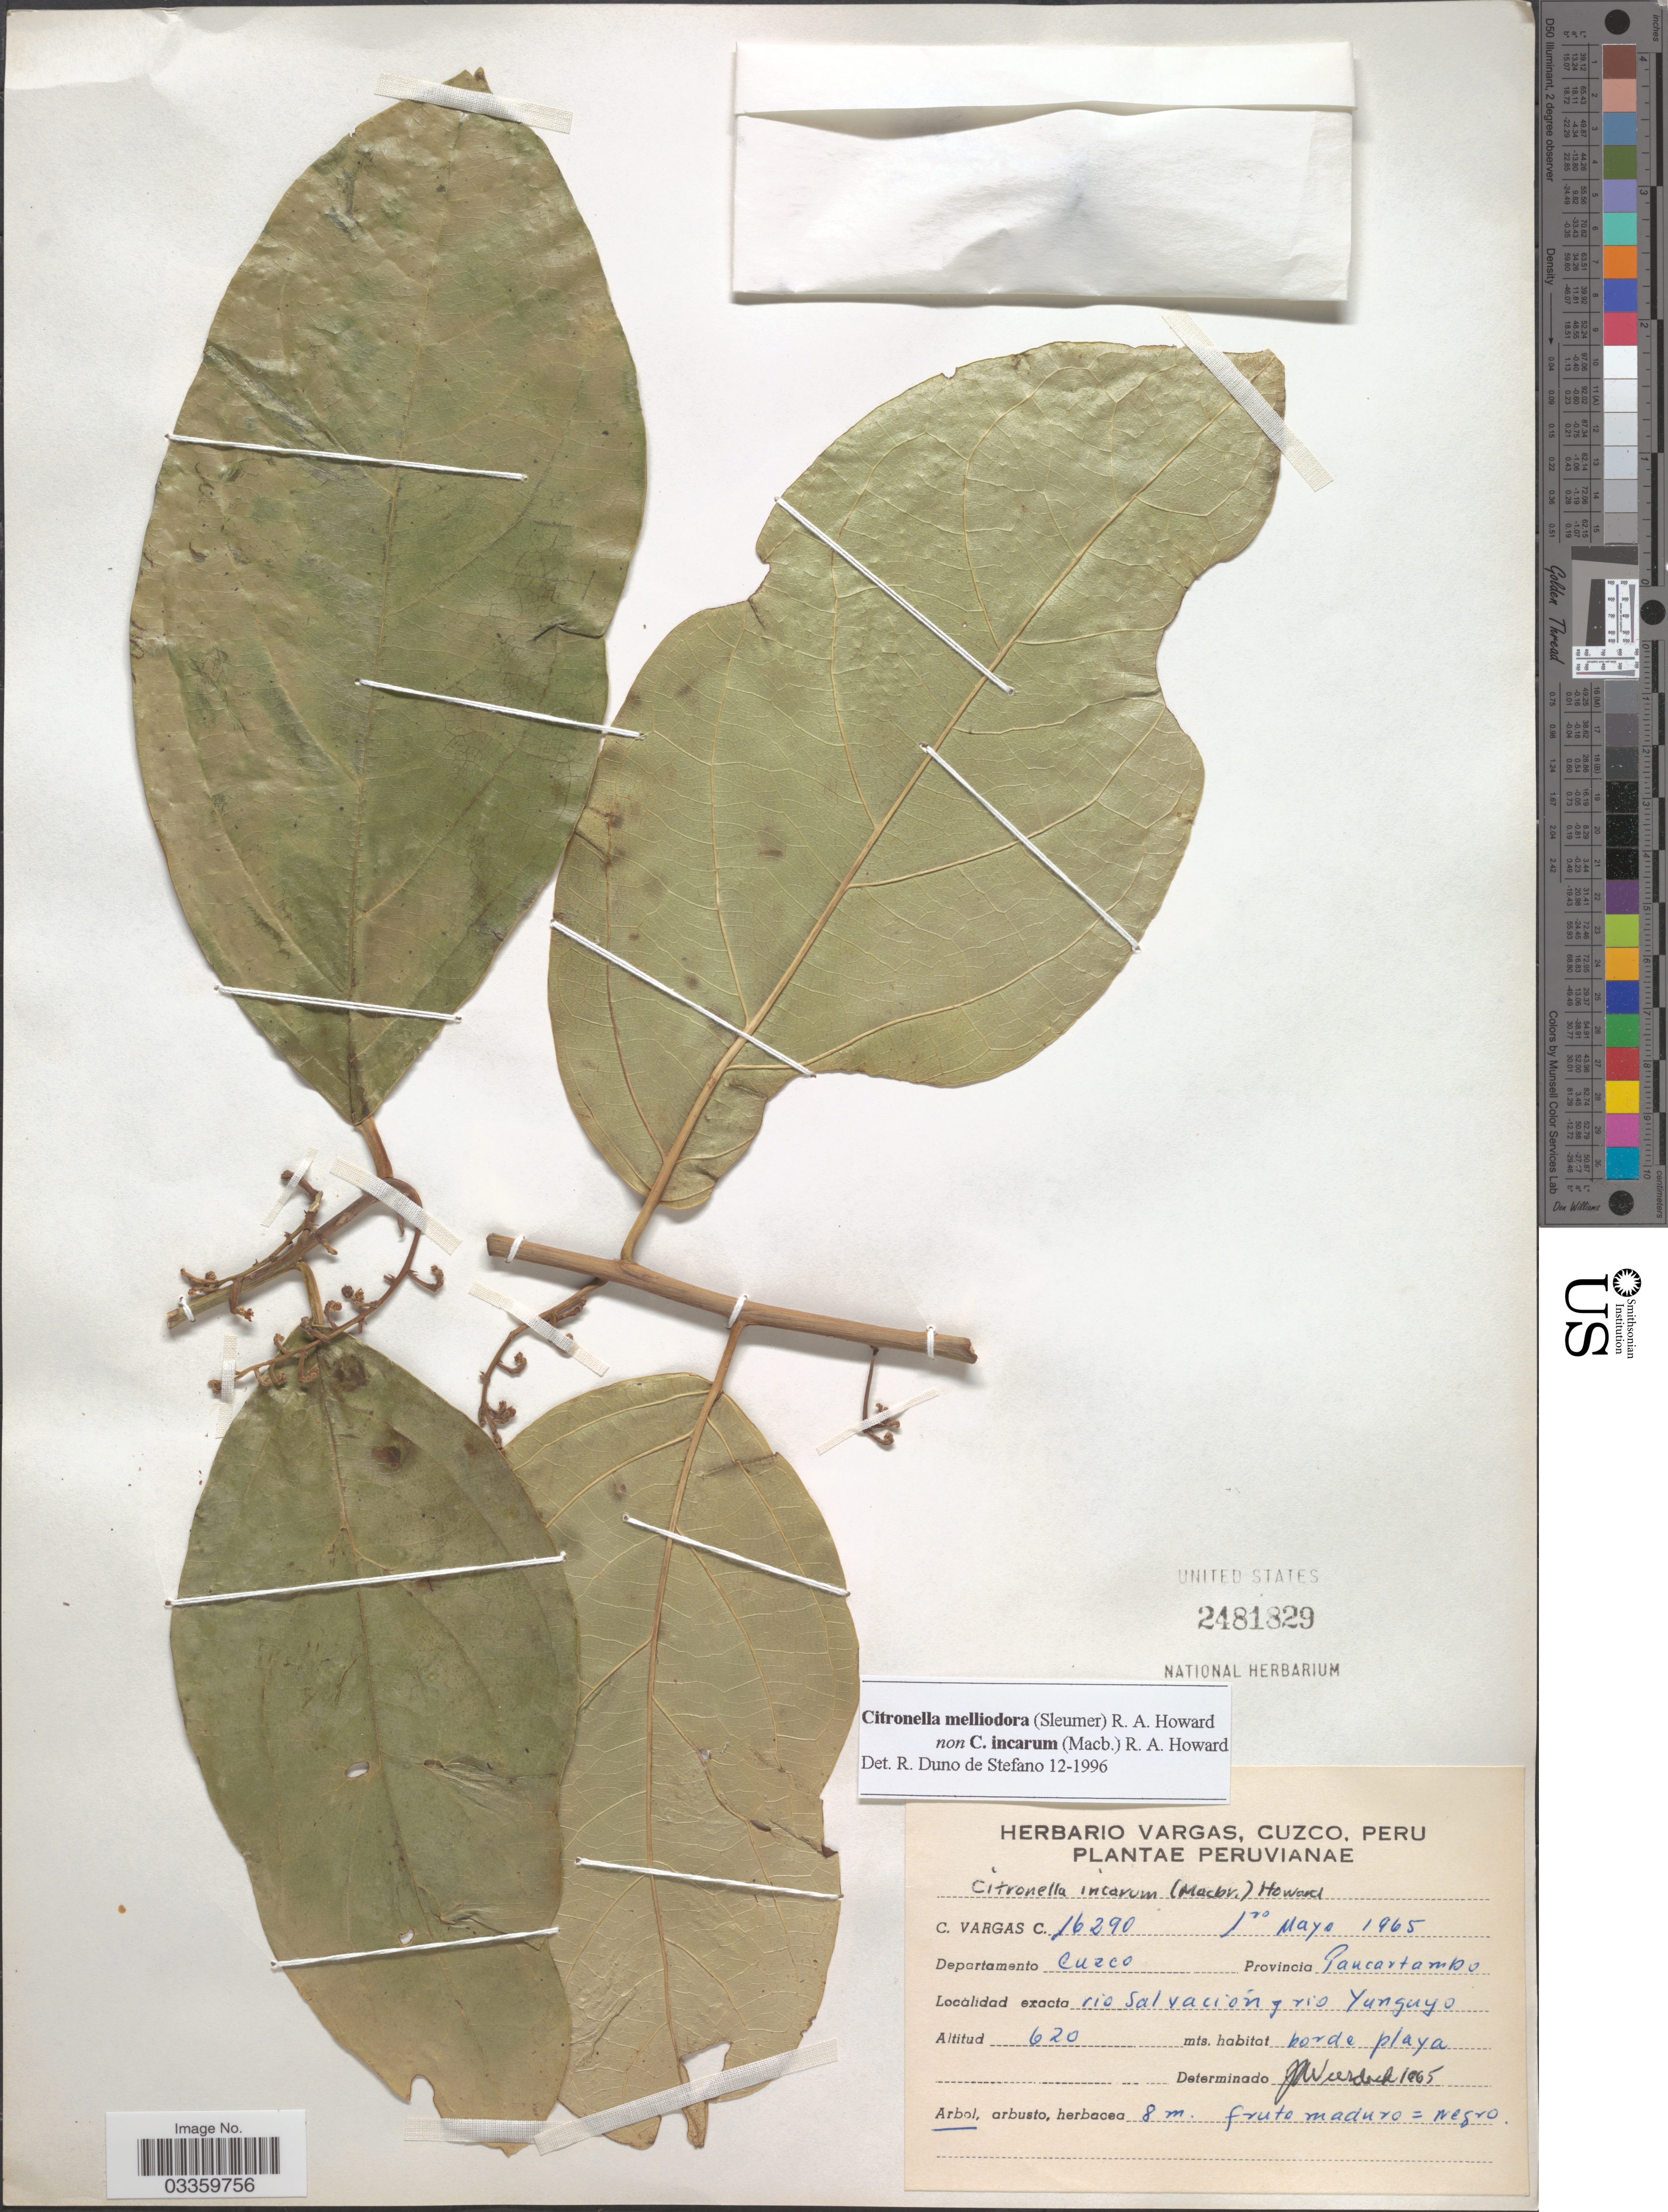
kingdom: Plantae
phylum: Tracheophyta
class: Magnoliopsida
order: Cardiopteridales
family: Cardiopteridaceae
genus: Citronella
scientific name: Citronella melliodora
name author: (Sleumer) R.A. Howard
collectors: C. Vargas Calderón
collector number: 16290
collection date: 1965-05-01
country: Peru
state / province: Cusco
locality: Departamento Cuzco, Provincia Paucartambo, rio Salvacion y rio Yunguyo.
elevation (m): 620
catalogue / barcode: US 2481829